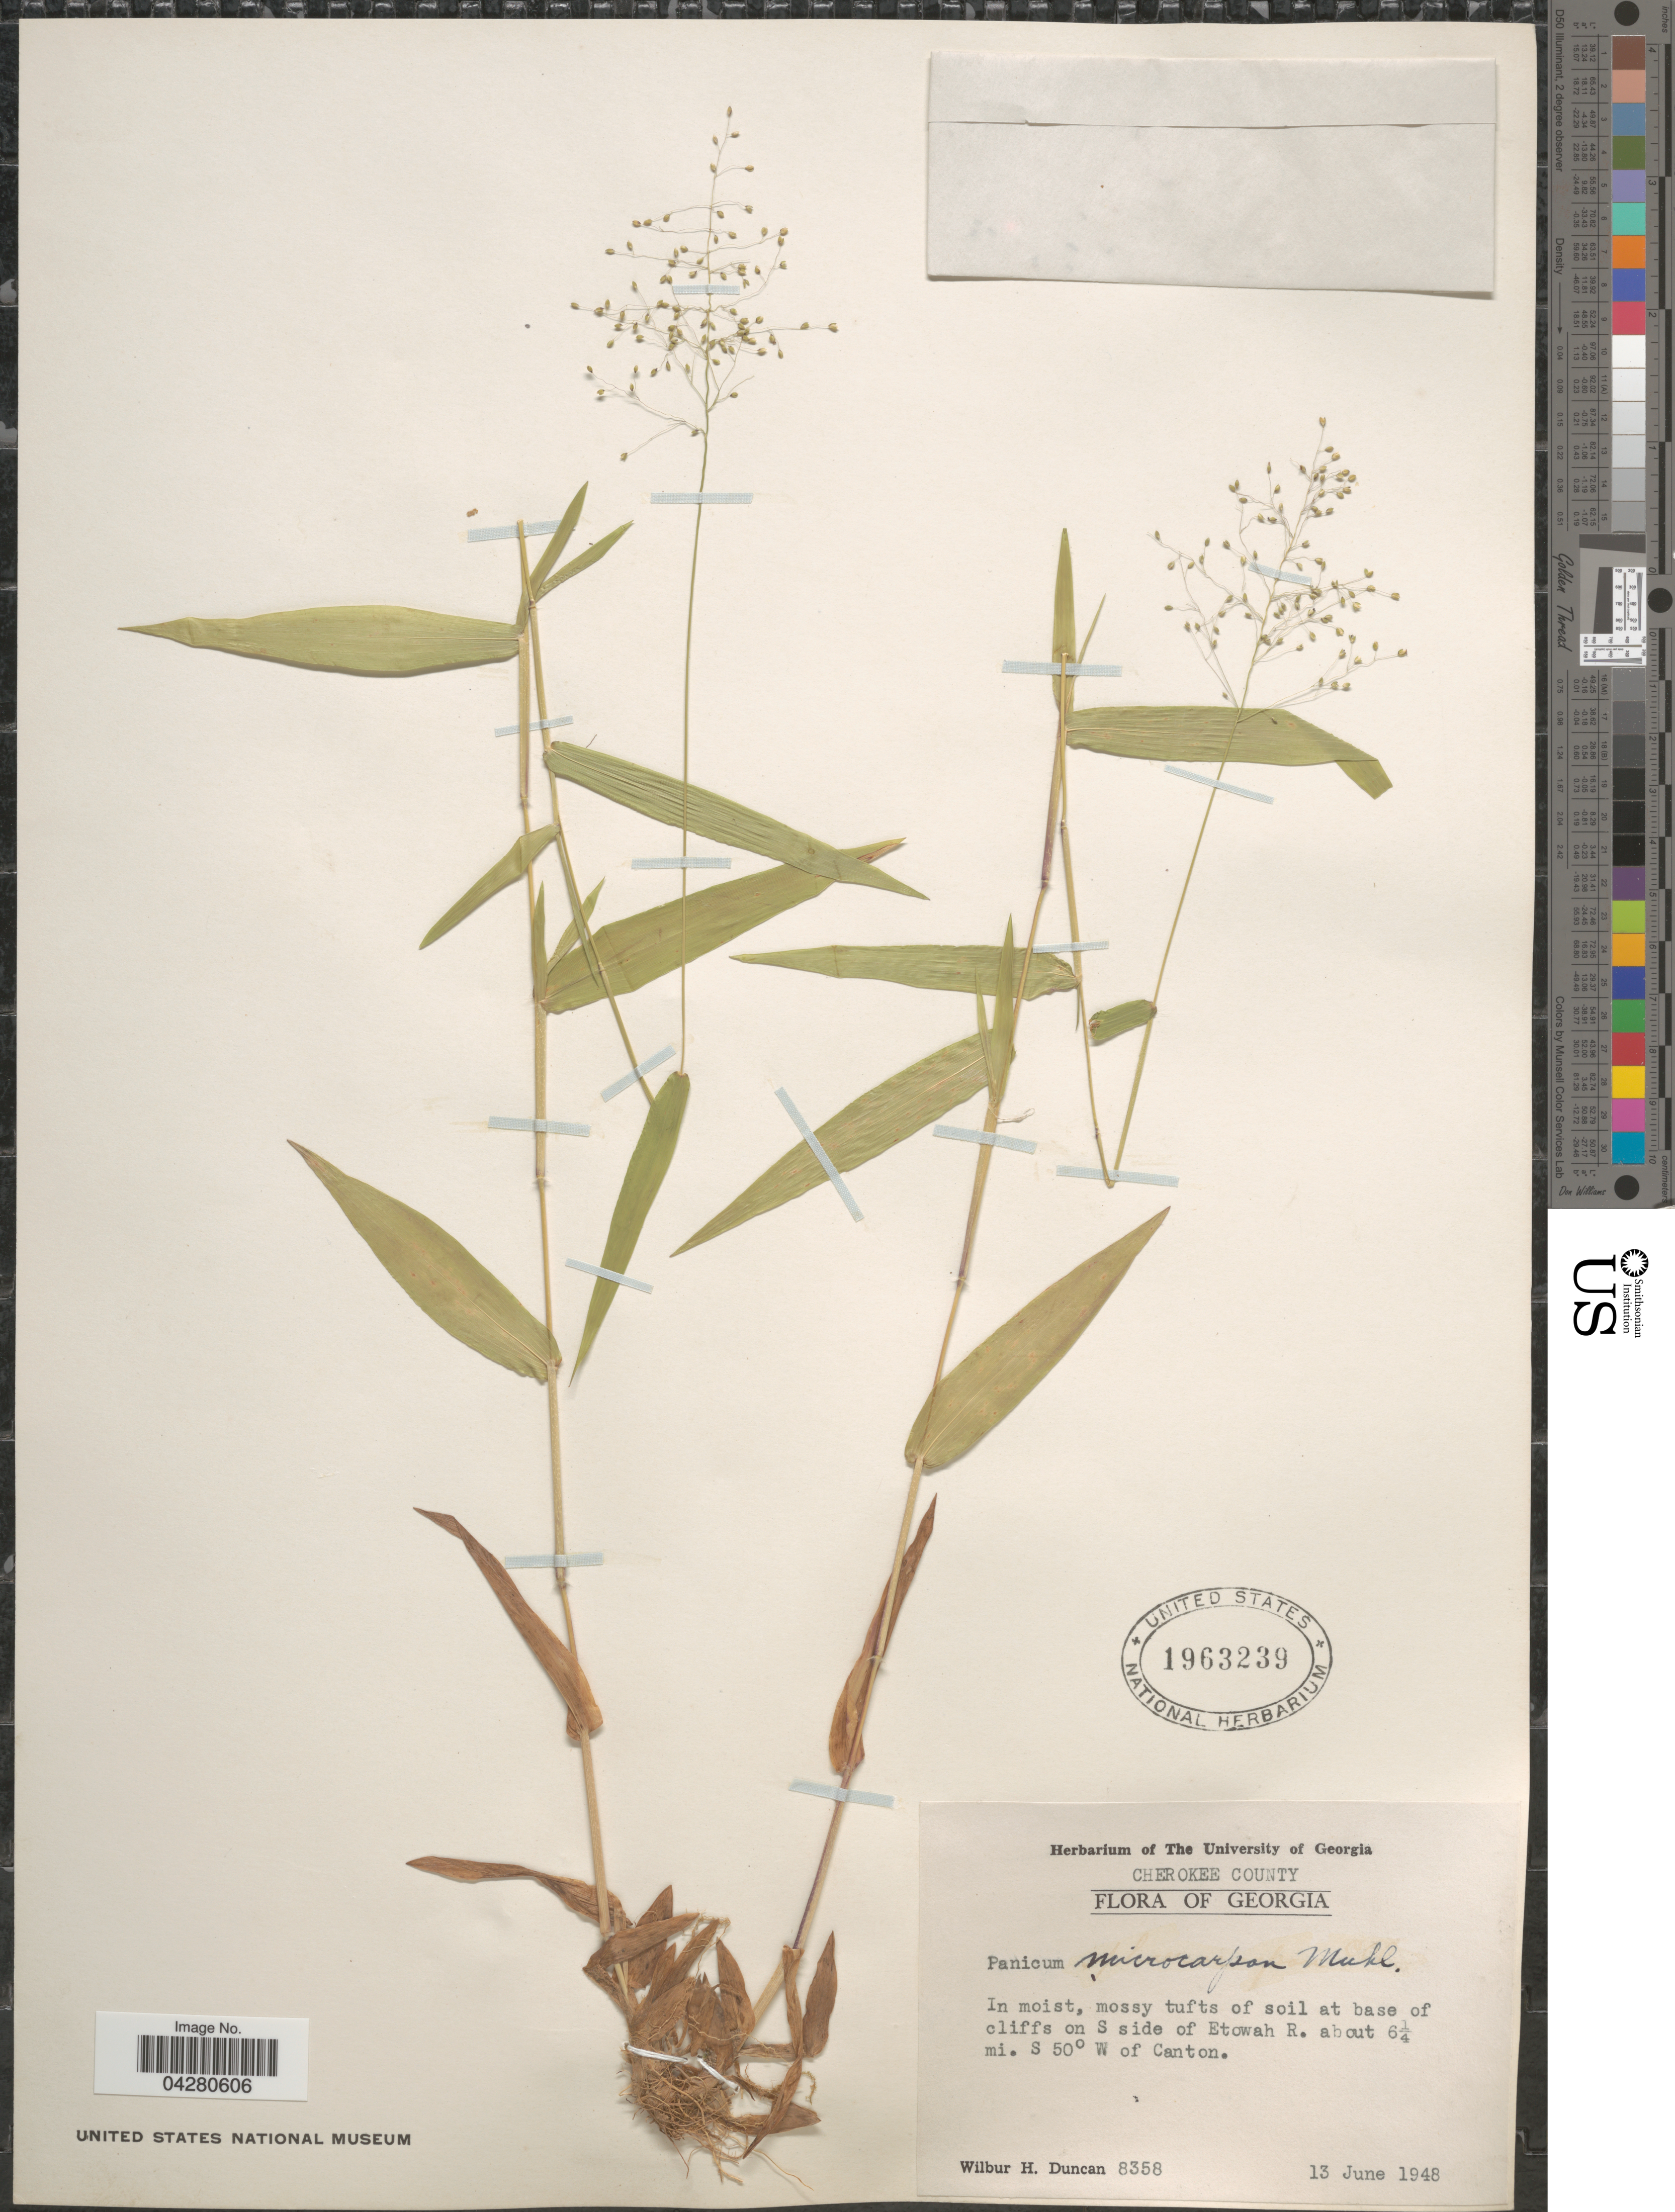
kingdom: Plantae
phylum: Tracheophyta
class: Liliopsida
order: Poales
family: Poaceae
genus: Dichanthelium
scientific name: Dichanthelium dichotomum var. dichotomum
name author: (L.) Gould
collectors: W. H. Duncan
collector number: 8358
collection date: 1948-06-13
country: United States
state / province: Georgia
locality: Cherokee County. At base of cliffs on S side of Etowah R. about 6¼ mi. S 50° W of Canton.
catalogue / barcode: US 1963239